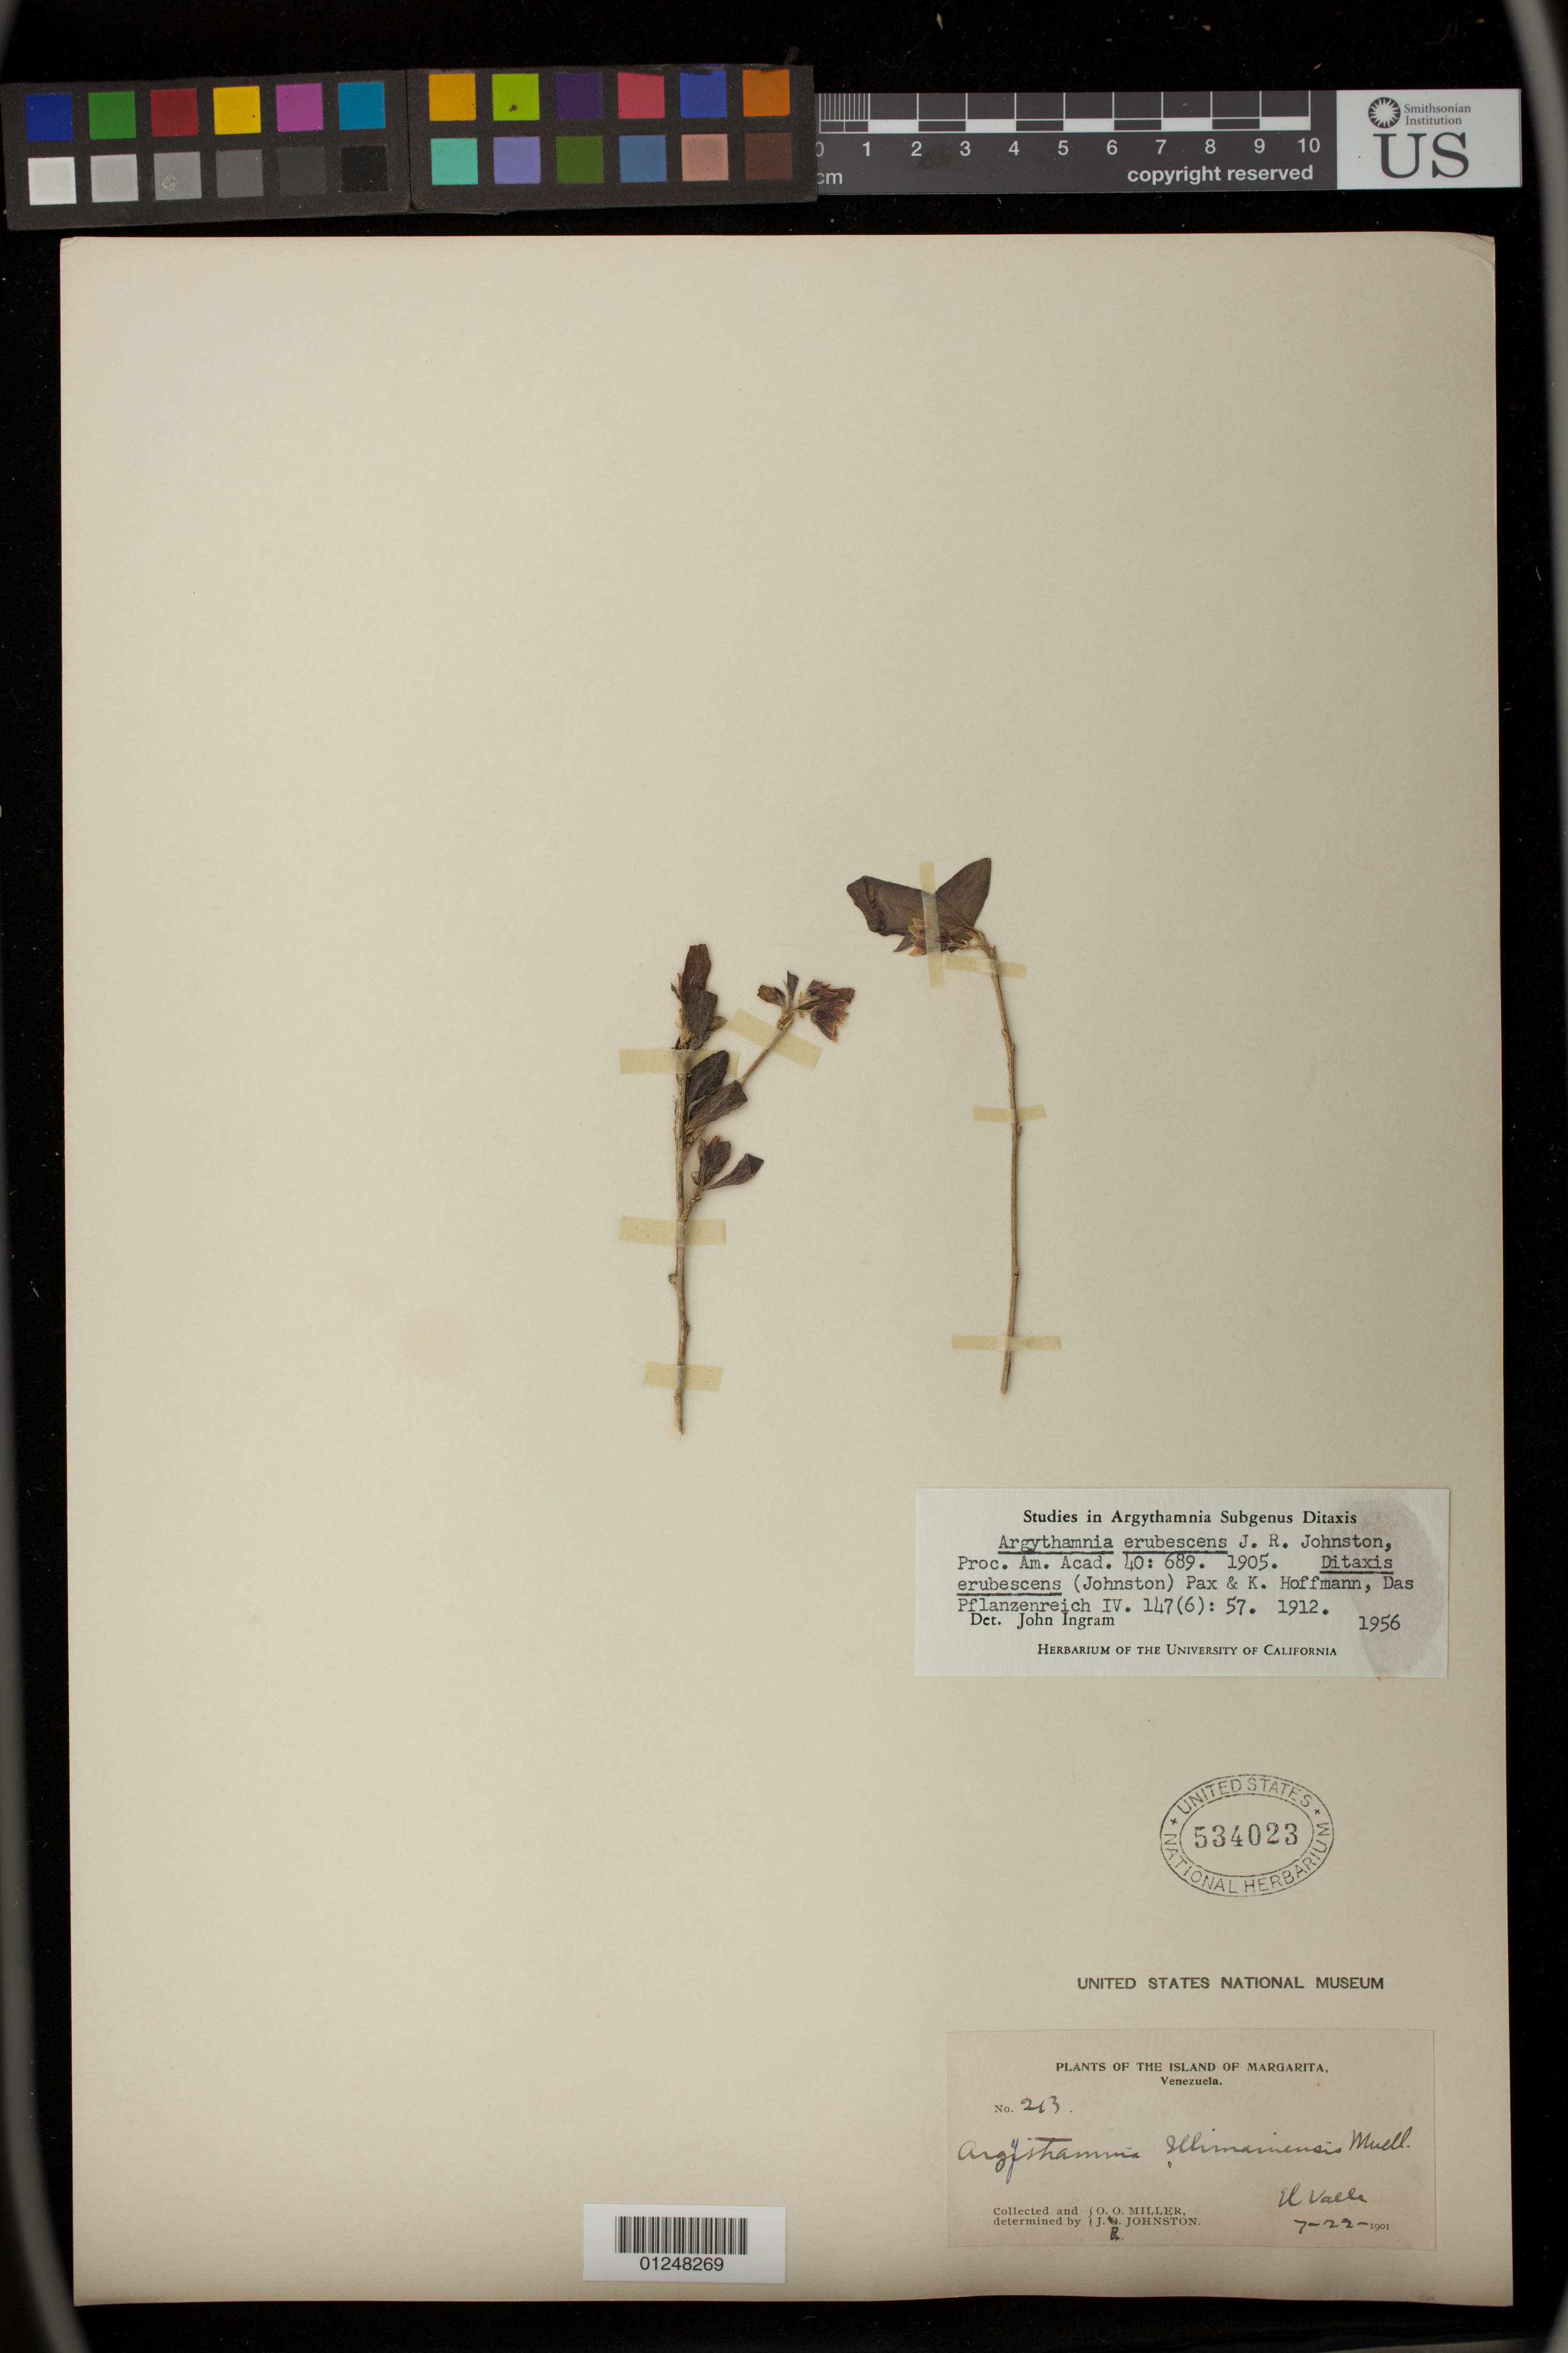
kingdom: Plantae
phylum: Tracheophyta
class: Magnoliopsida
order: Malpighiales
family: Euphorbiaceae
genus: Argythamnia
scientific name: Argythamnia erubescens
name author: J.R. Johnst.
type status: Syntype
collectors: O. O. Miller & J. Johnston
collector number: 213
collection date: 1901-07-22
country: Venezuela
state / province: Nueva Esparta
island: Margarita Island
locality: Island of Margarita. El Valle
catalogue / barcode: US 534023